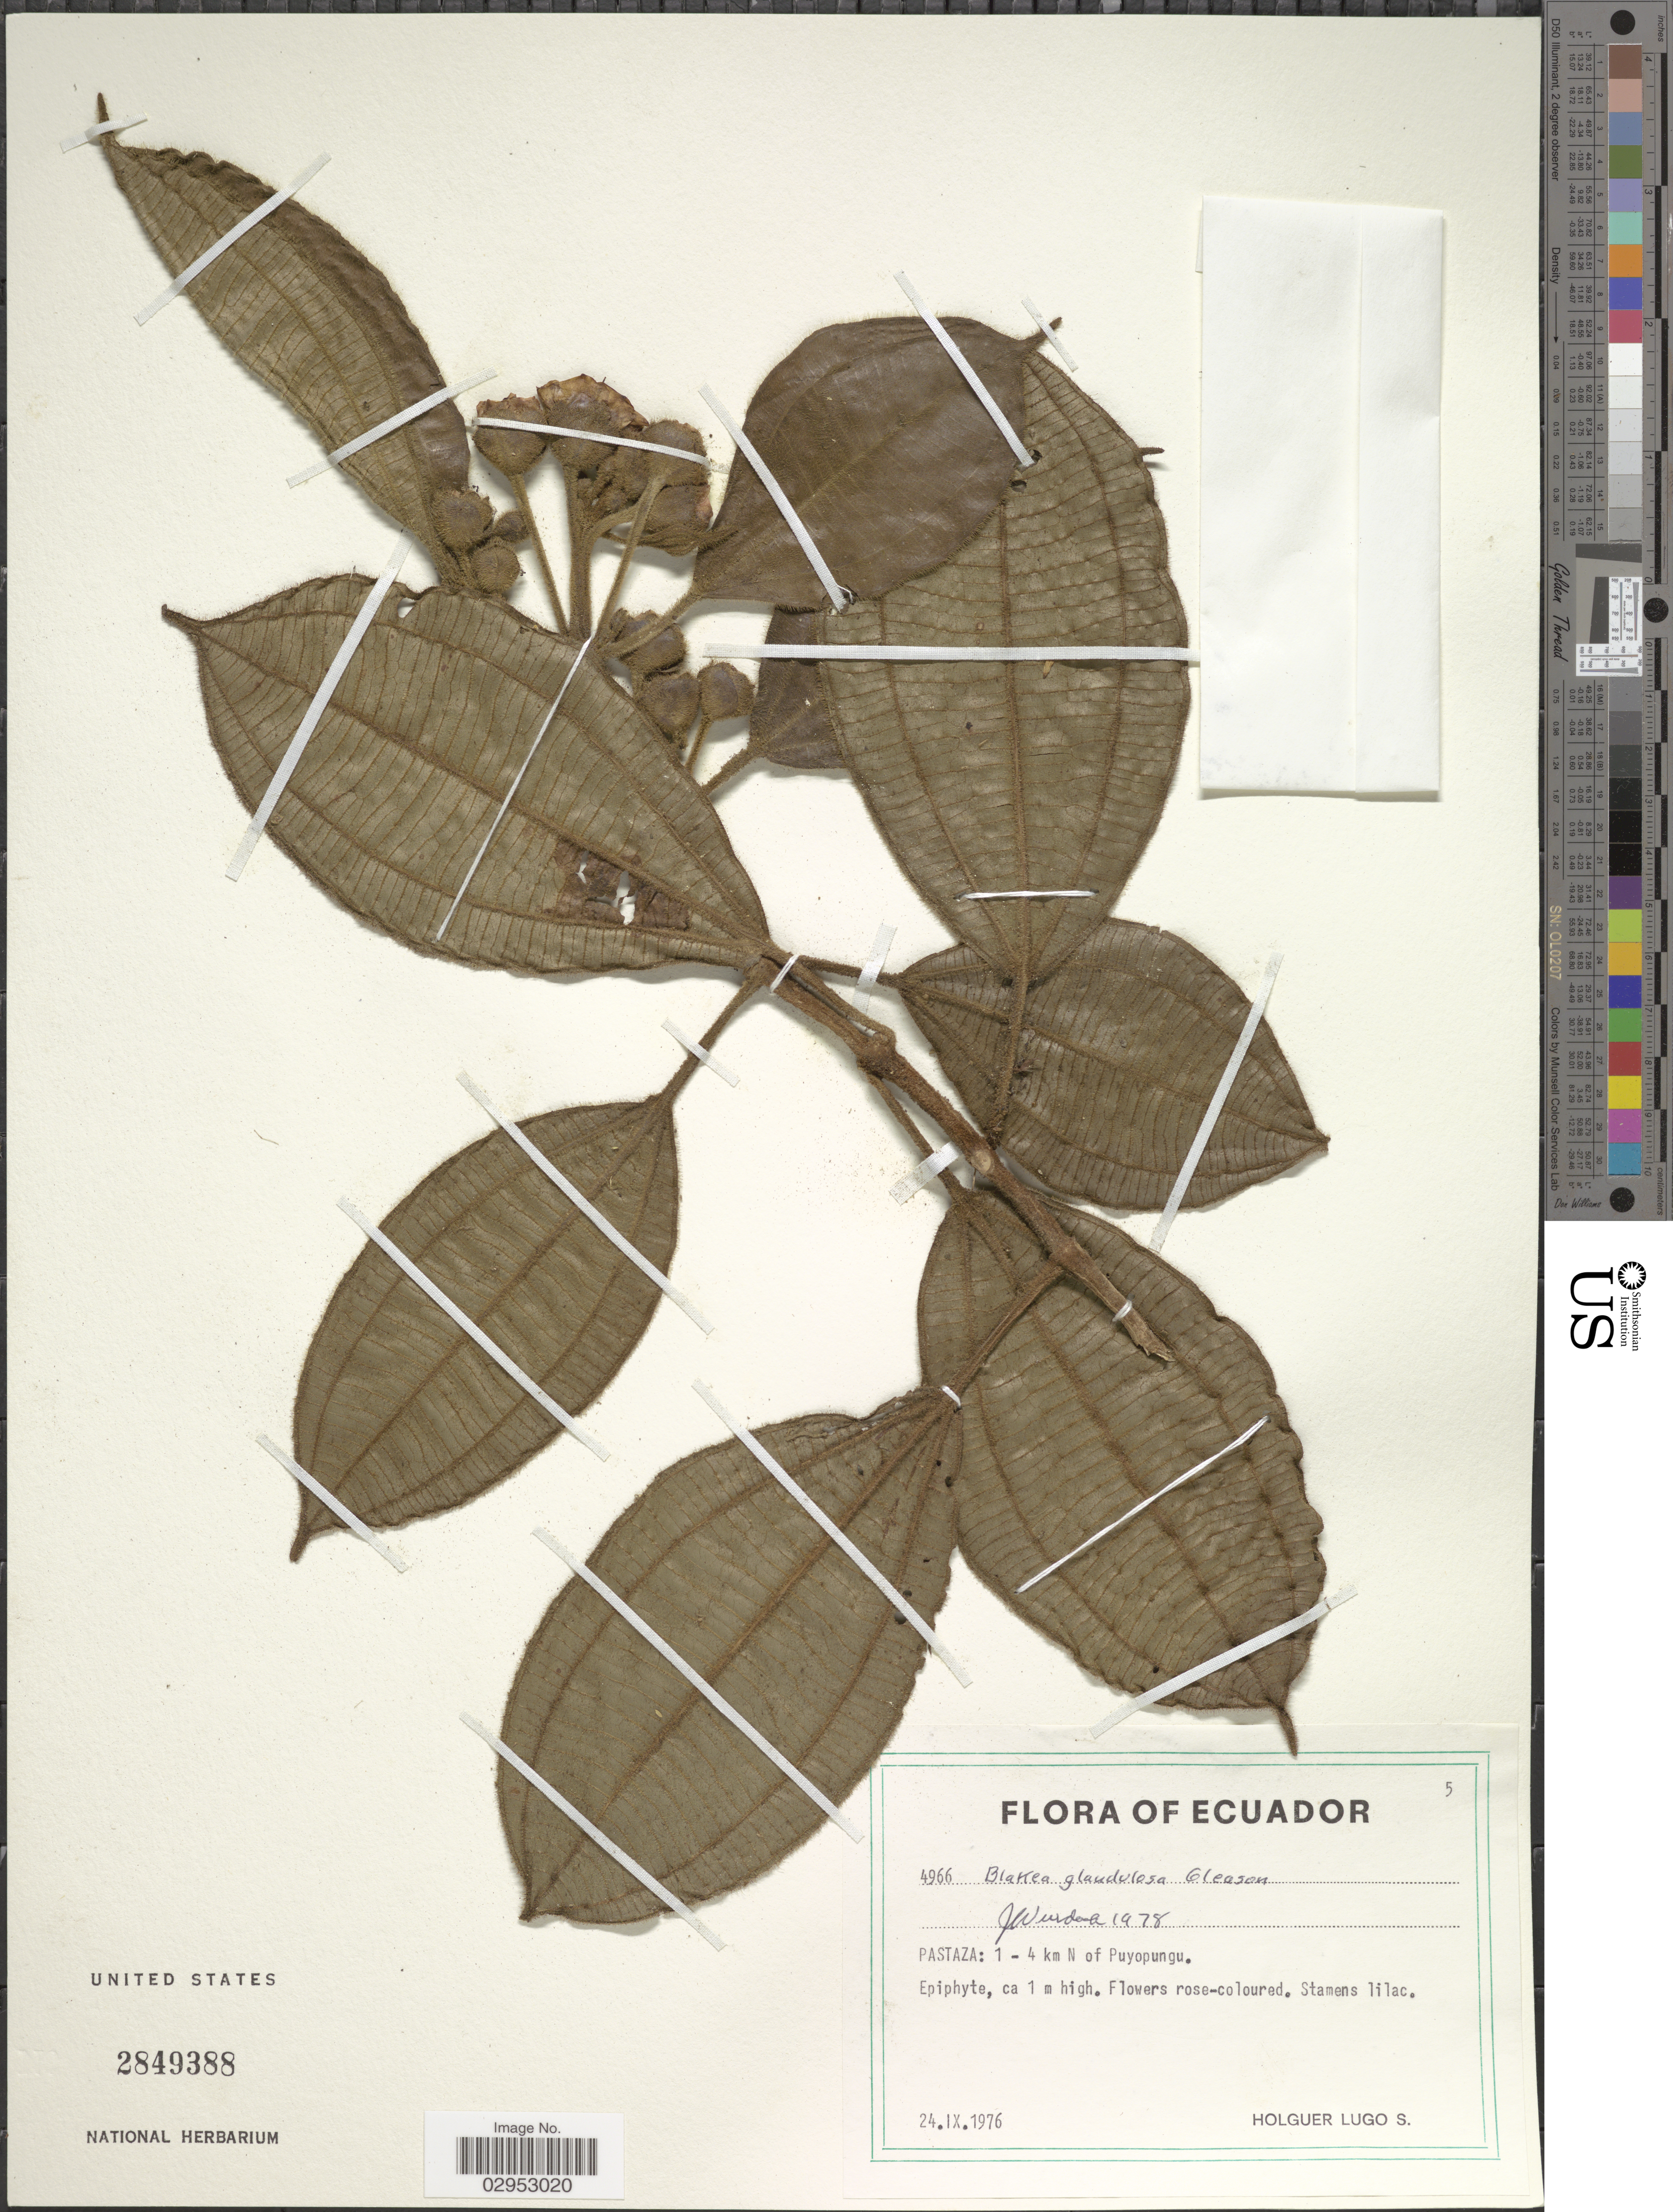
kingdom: Plantae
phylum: Tracheophyta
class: Magnoliopsida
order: Myrtales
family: Melastomataceae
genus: Blakea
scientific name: Blakea glandulosa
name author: Gleason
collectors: H. Lugo S.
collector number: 4966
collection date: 1976-09-24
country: Ecuador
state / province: Pastaza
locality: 1 - 4 km N of Puyopungu.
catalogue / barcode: US 2849388